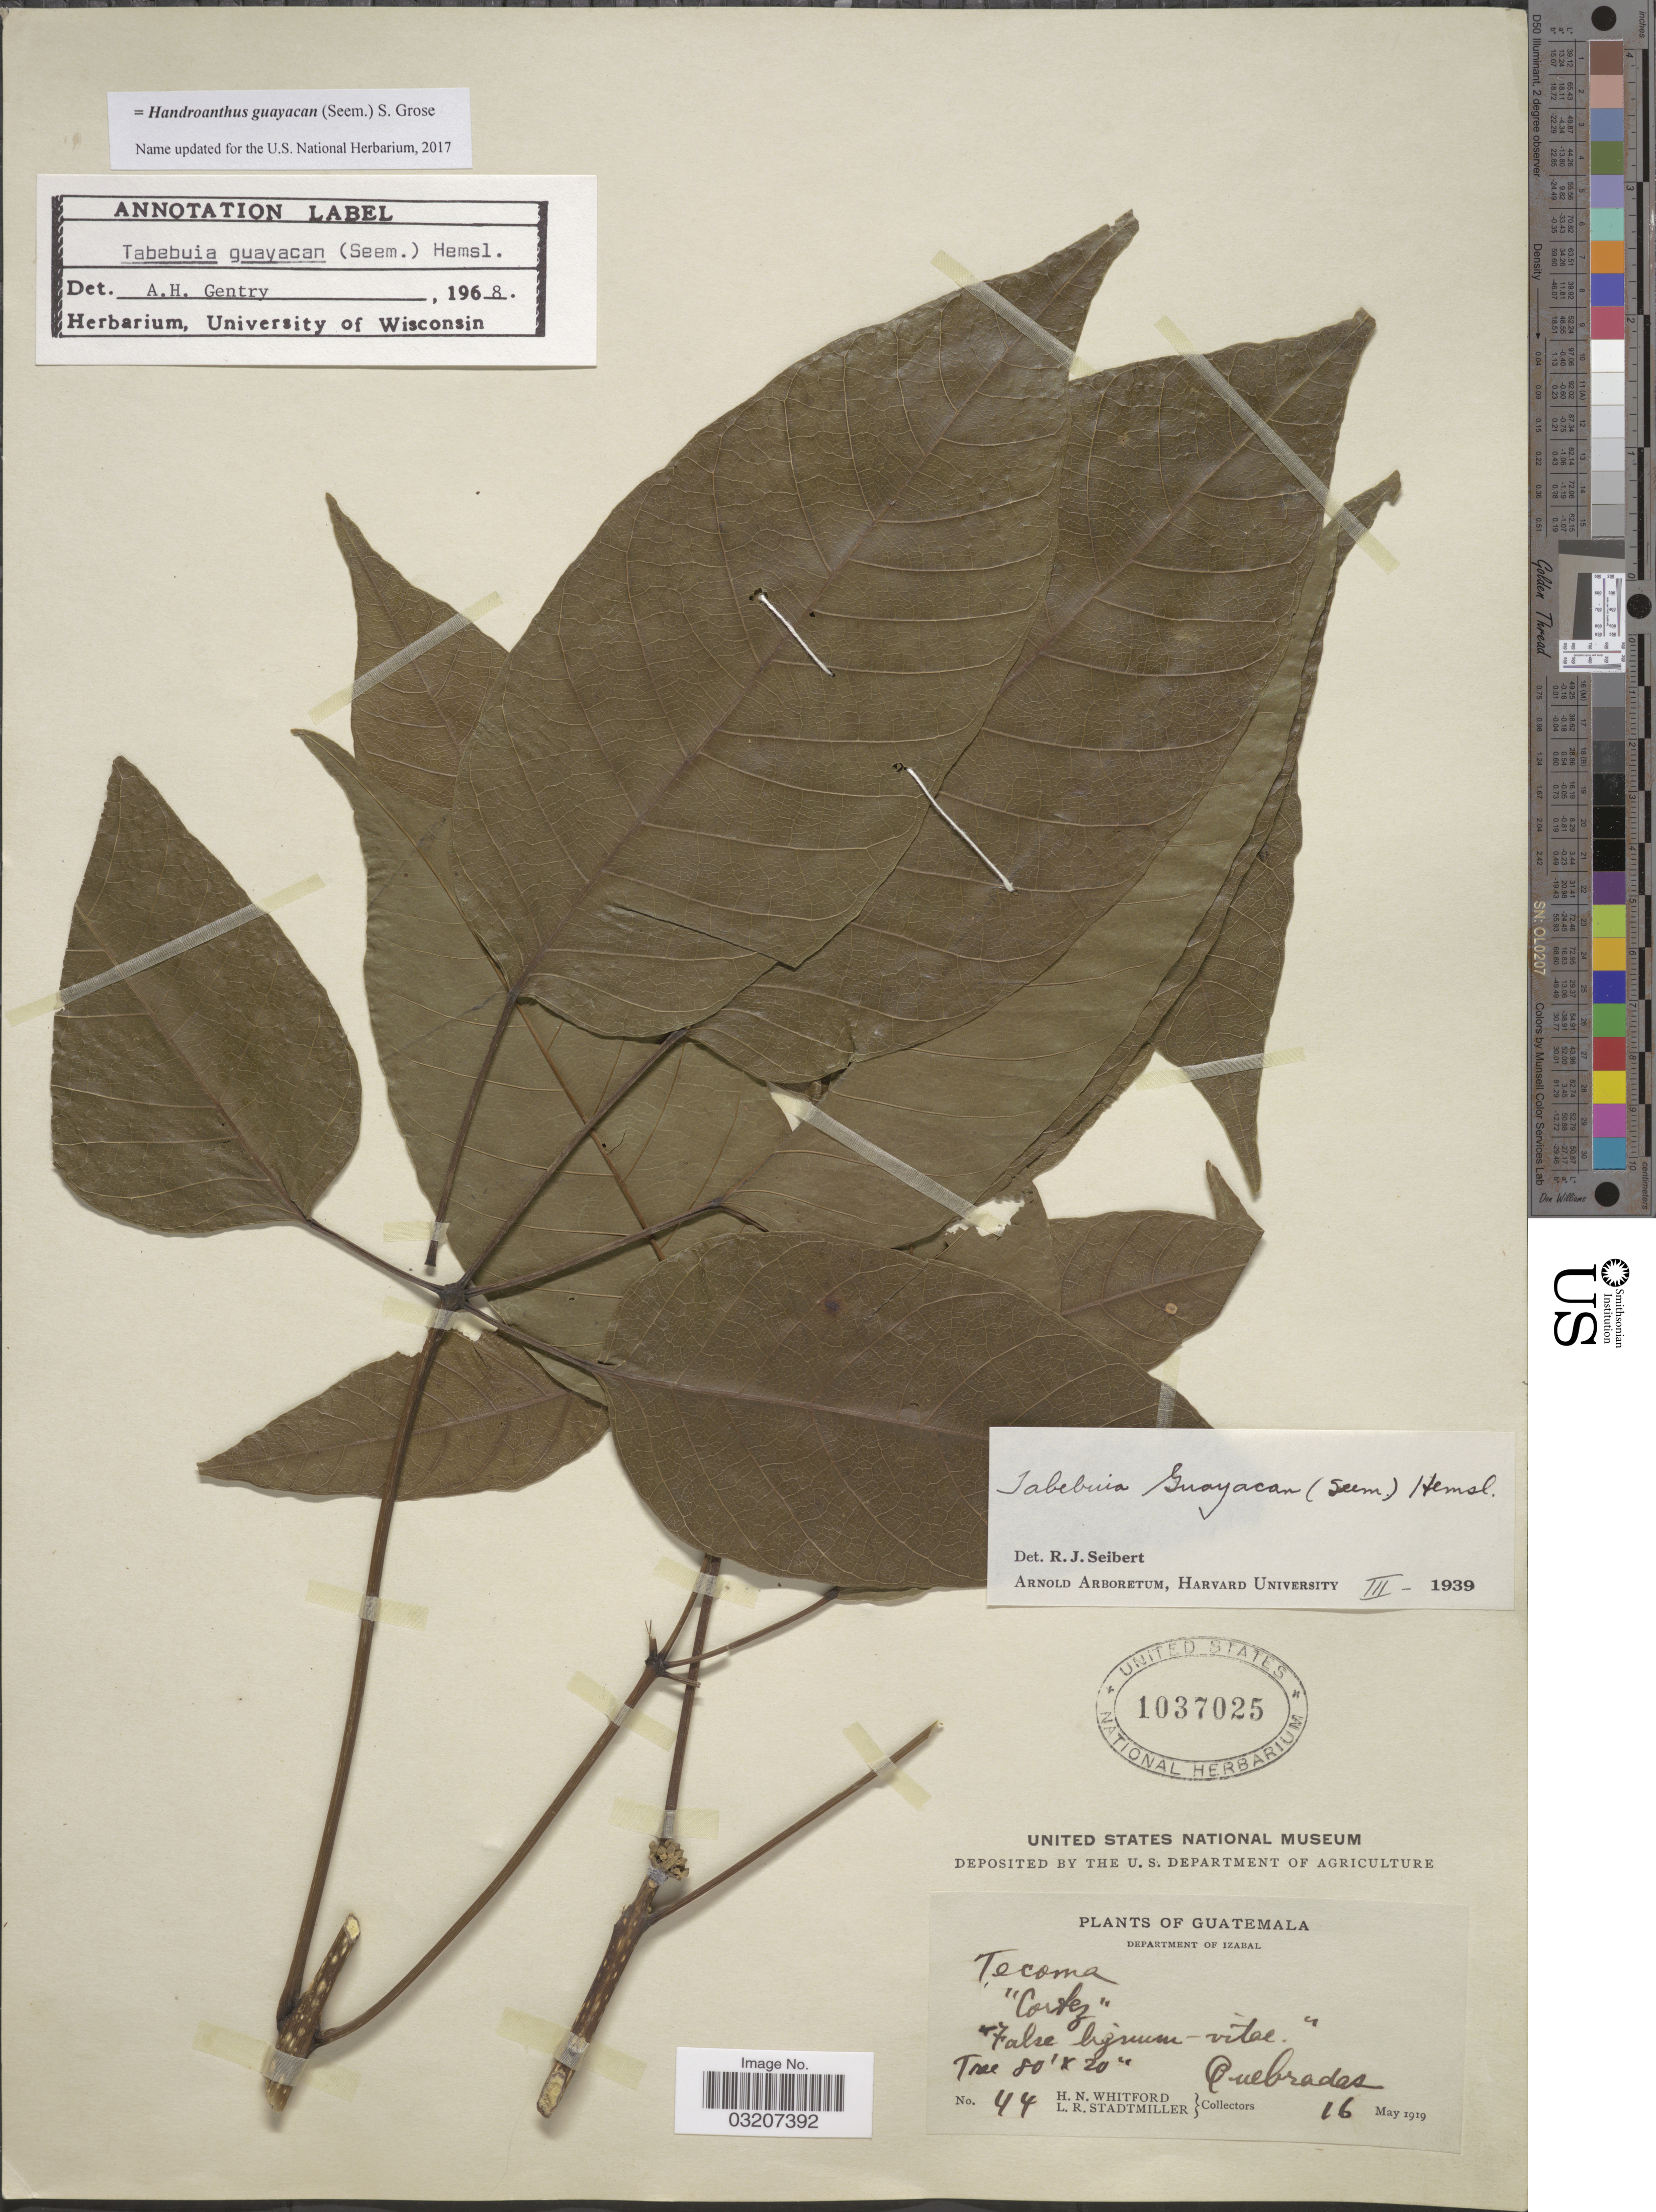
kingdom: Plantae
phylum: Tracheophyta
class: Magnoliopsida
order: Lamiales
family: Bignoniaceae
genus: Handroanthus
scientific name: Handroanthus guayacan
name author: (Seem.) S.O. Grose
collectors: H. N. Whitford & L. Stadtmiller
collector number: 44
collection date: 1919-05-16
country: Guatemala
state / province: Izabal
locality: Department of Izabal, Quebradas.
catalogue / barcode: US 1037025